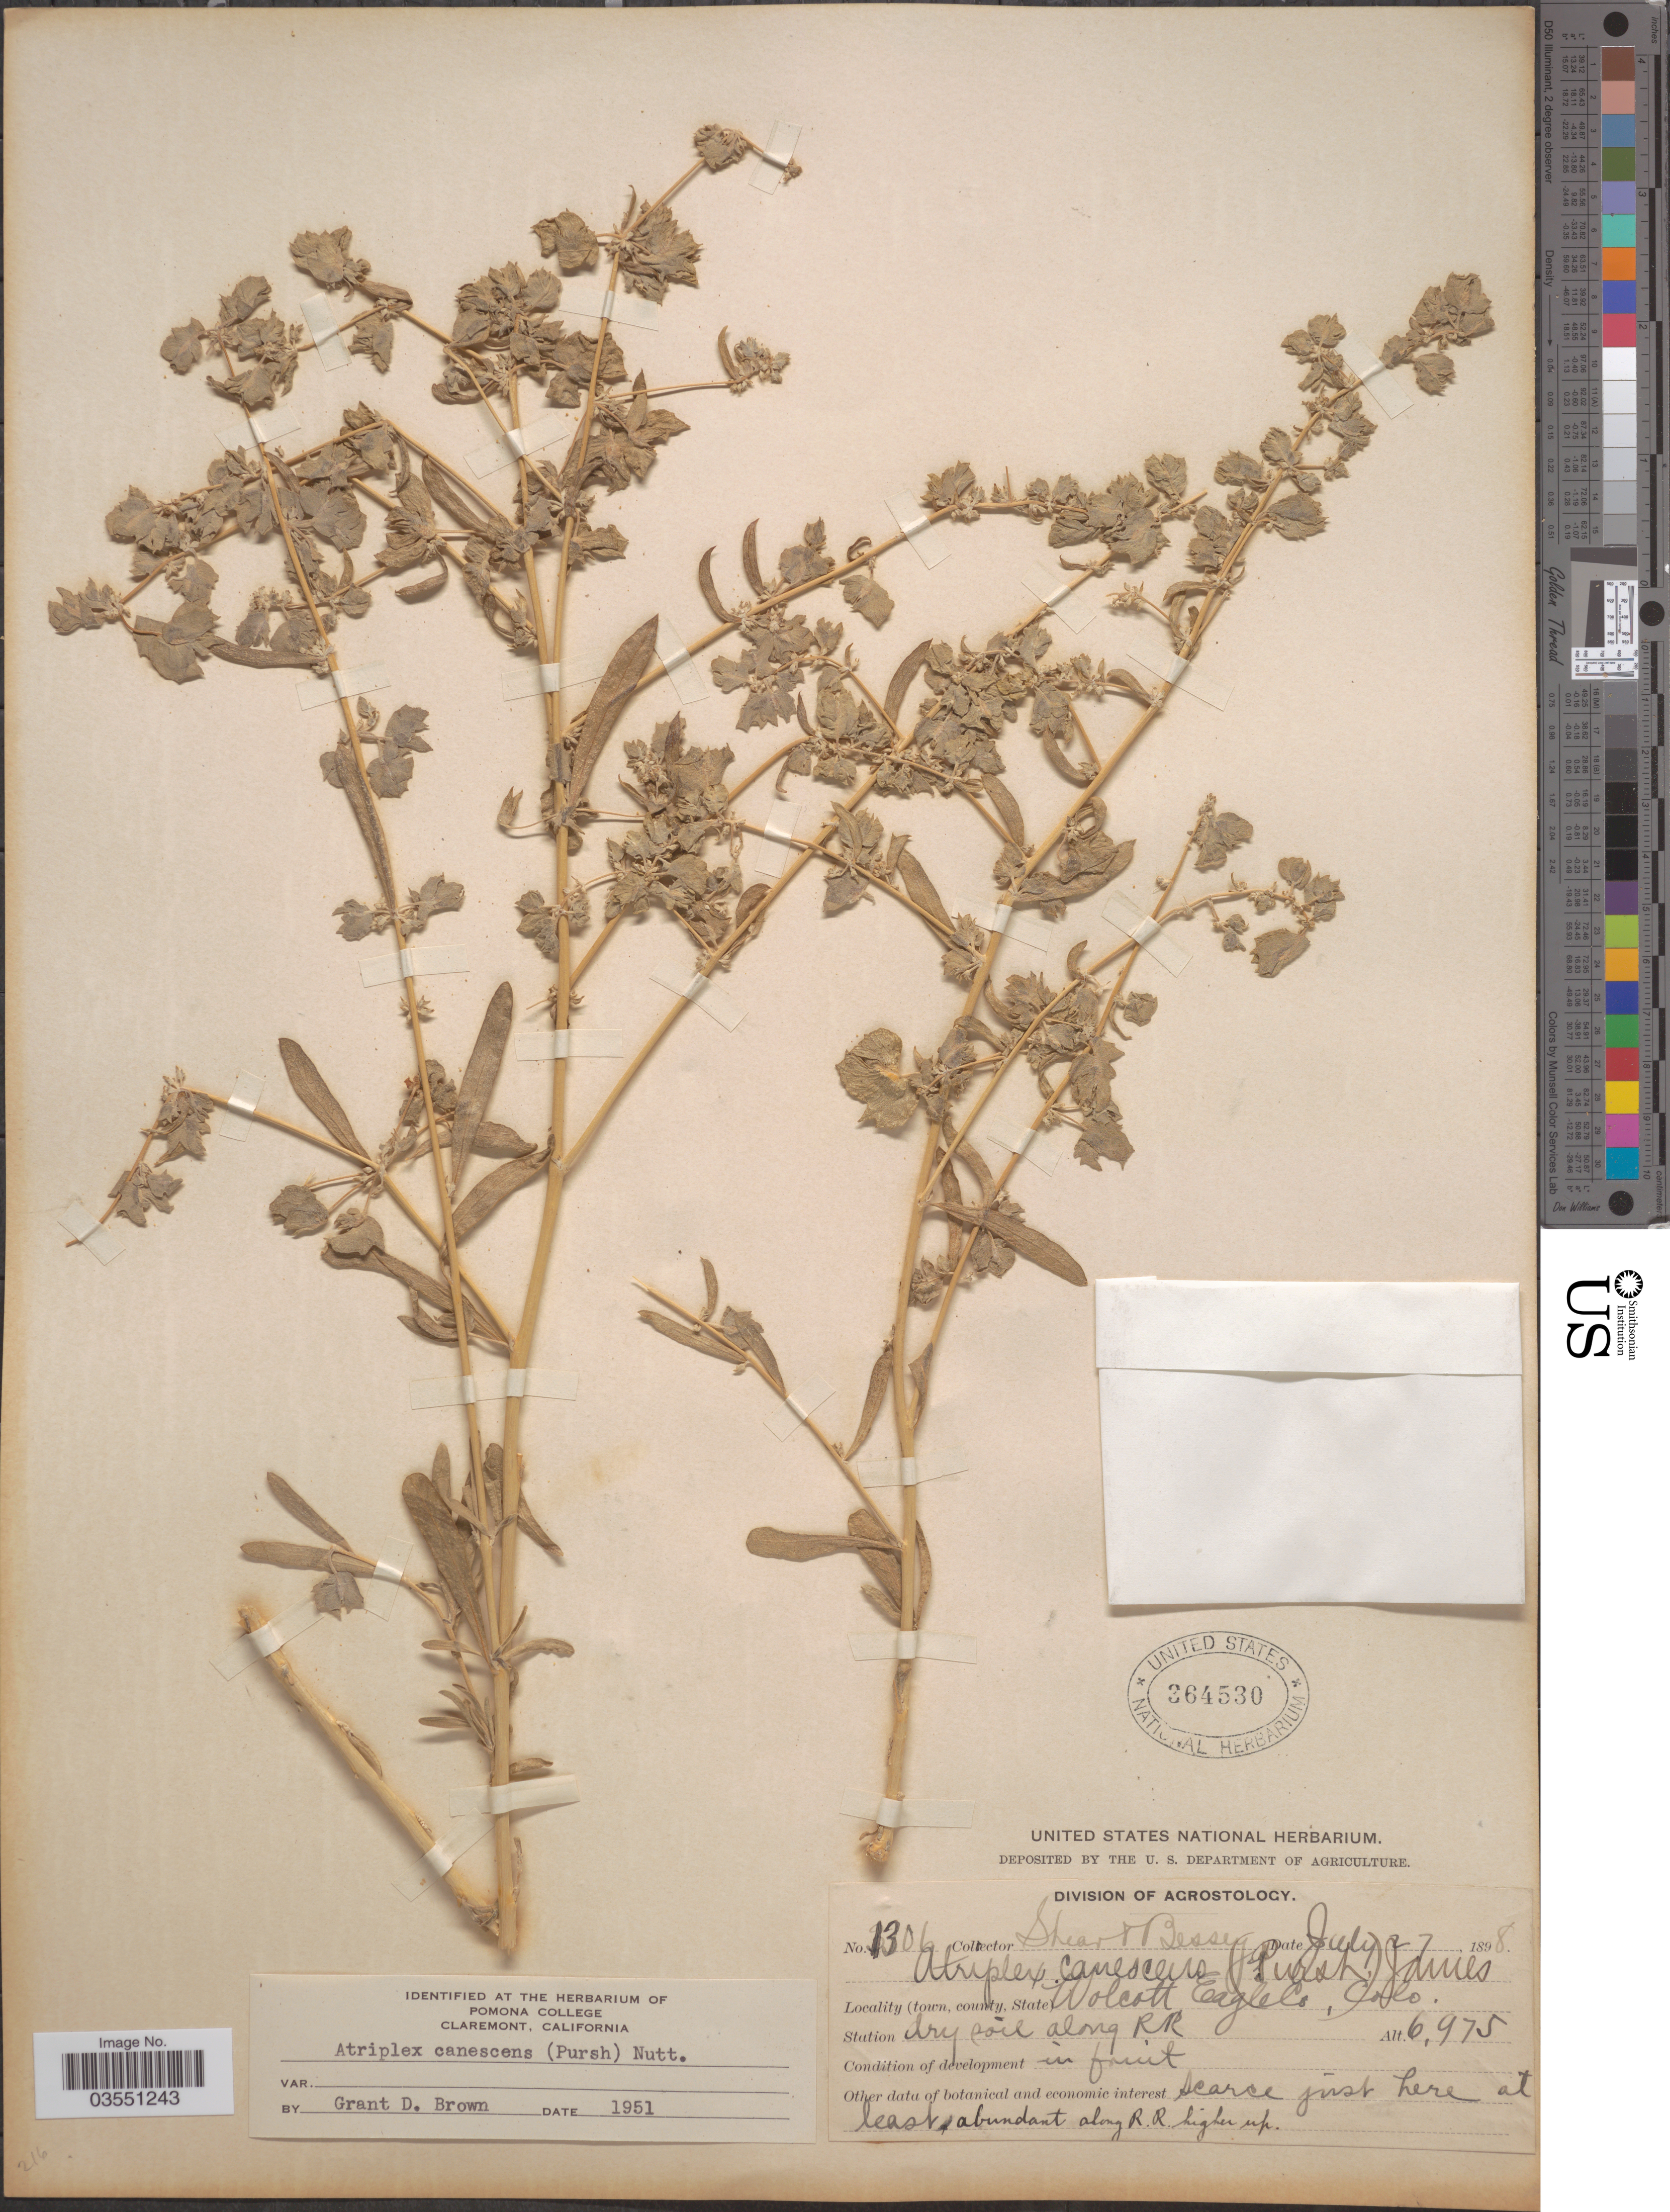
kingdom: Plantae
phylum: Tracheophyta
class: Magnoliopsida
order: Caryophyllales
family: Amaranthaceae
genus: Atriplex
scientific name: Atriplex canescens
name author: (Pursh) Nutt.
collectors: -- Shear & -. Bessey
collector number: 1306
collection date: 1898-07-27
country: United States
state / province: Colorado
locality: Walcott Eagle Co.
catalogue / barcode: US 364530